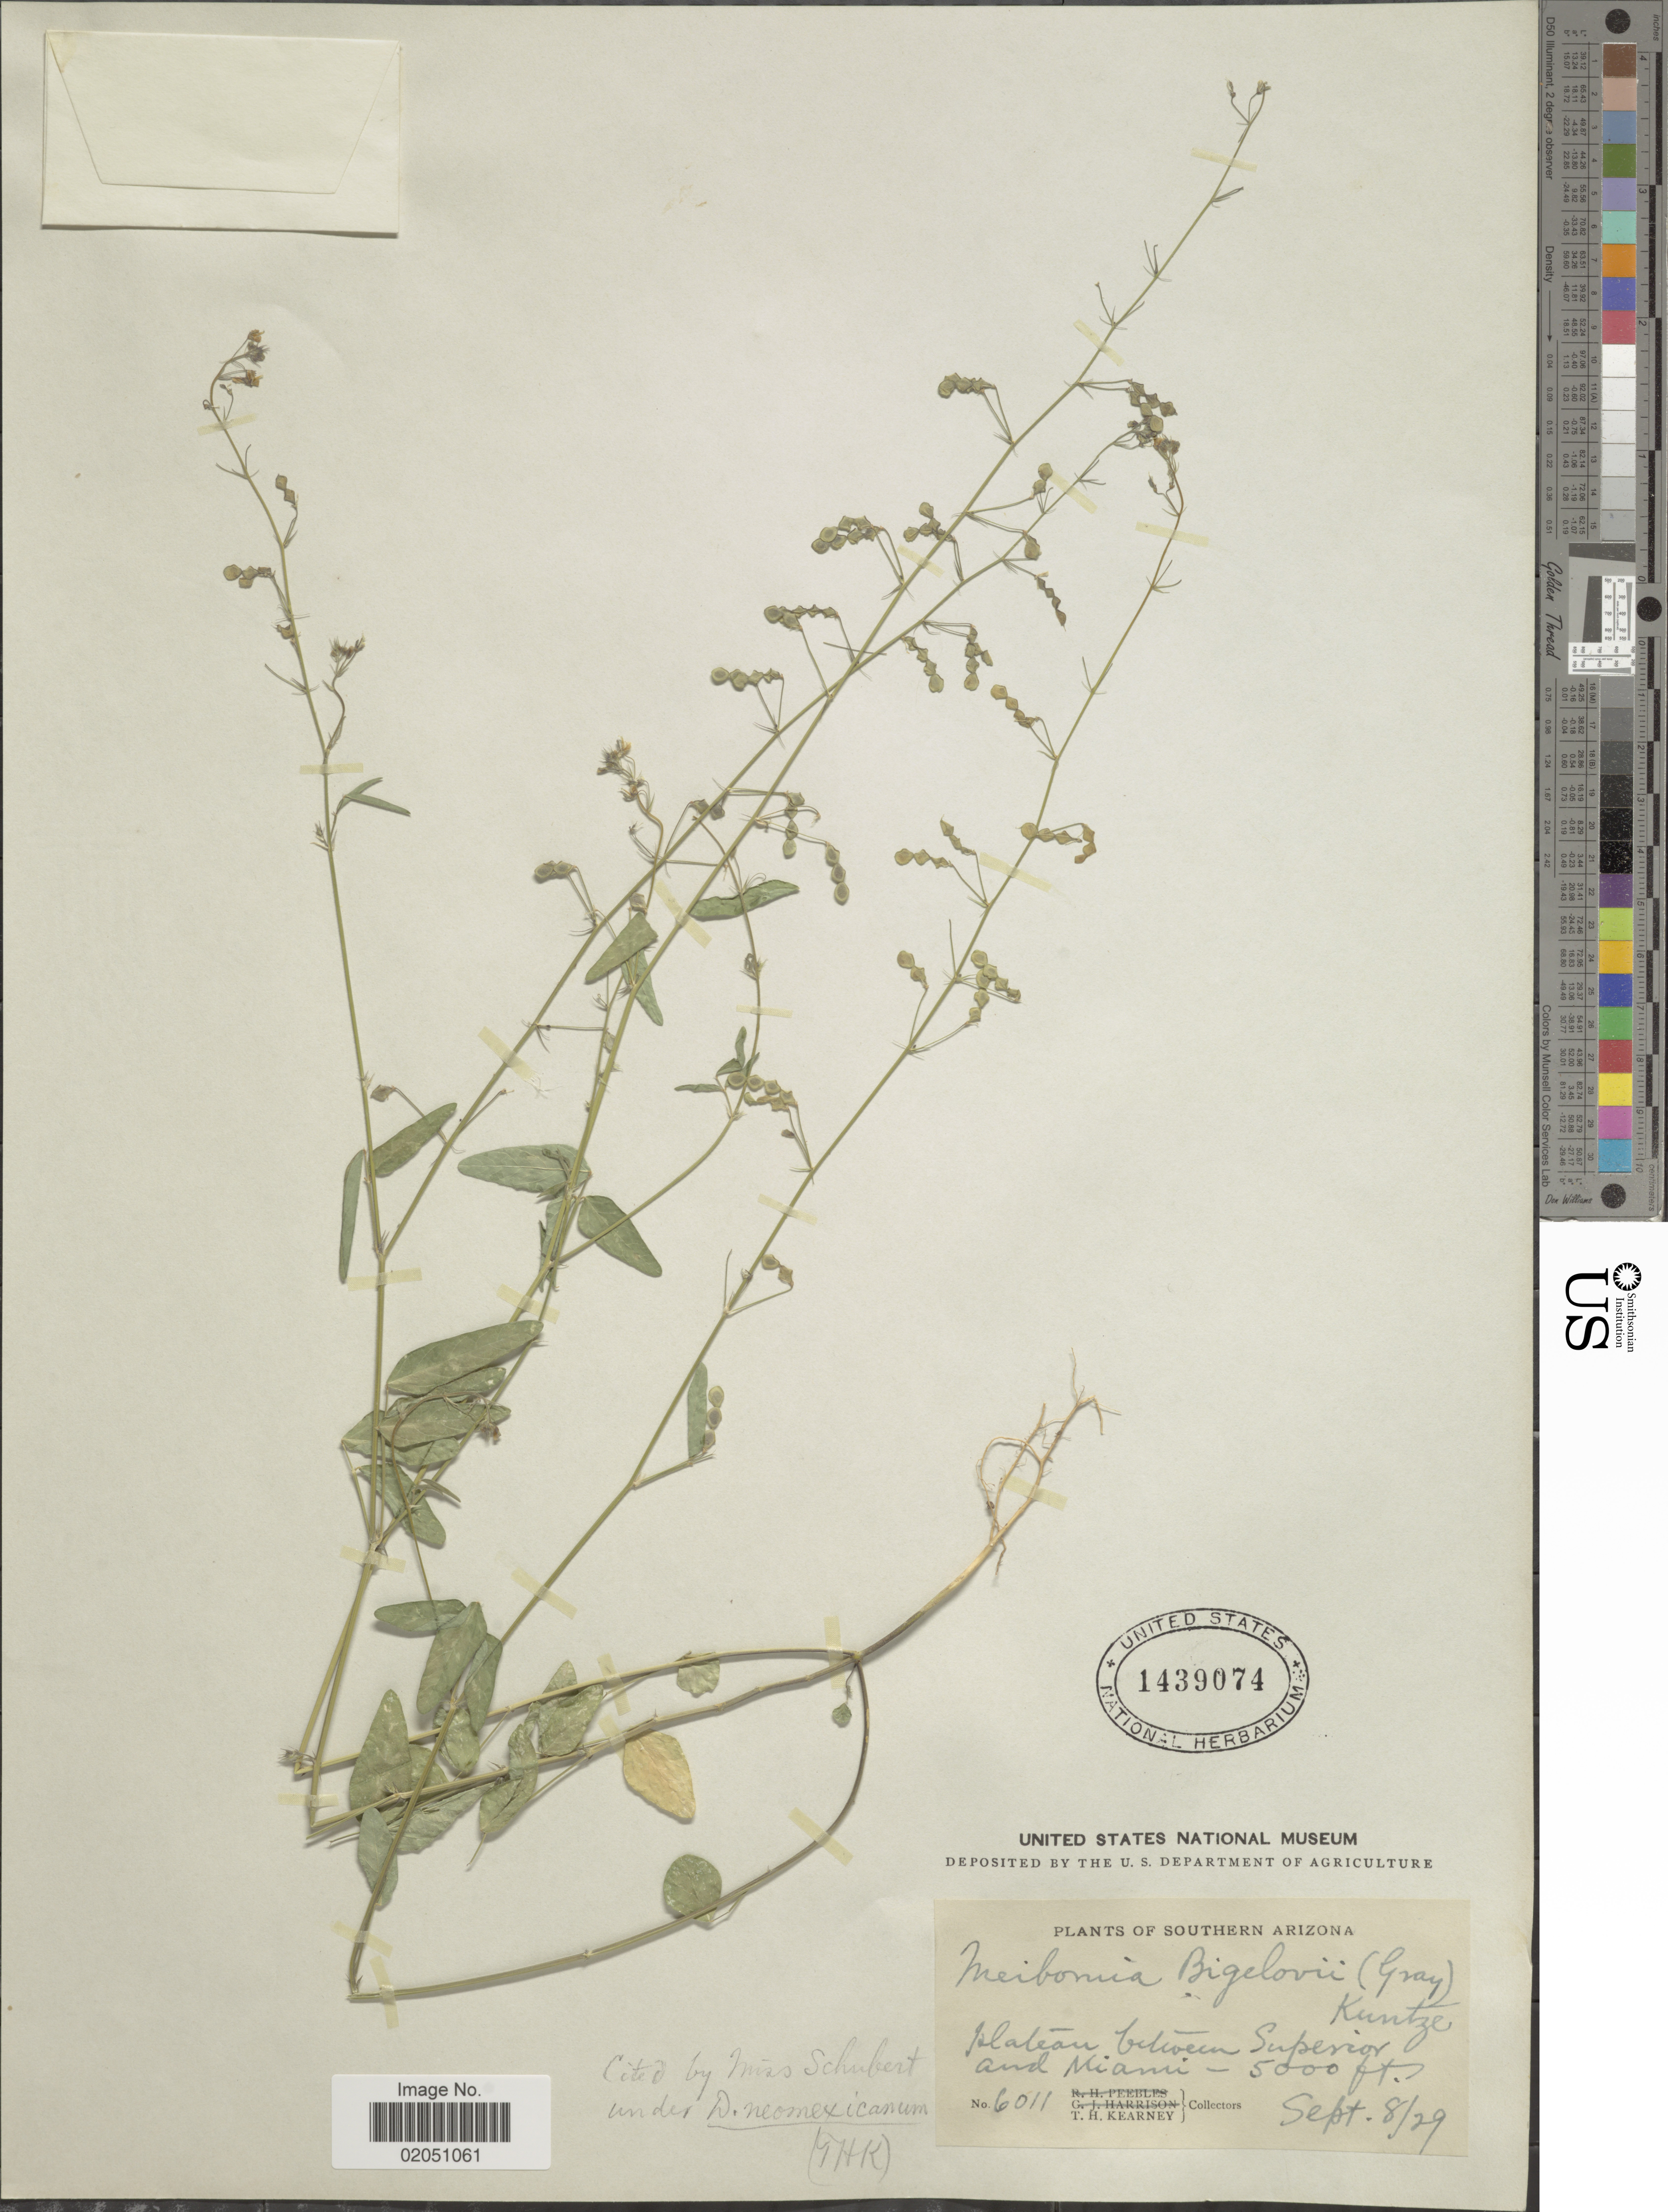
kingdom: Plantae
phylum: Tracheophyta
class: Magnoliopsida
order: Fabales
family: Fabaceae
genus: Desmodium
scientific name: Desmodium neomexicanum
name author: A. Gray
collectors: T. H. Kearney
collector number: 6011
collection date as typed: Transcribed d/m/y: 8/9/29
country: United States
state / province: Arizona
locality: Southern Arizona, Plateau between Superior and Miami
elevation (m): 1524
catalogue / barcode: US 1439074